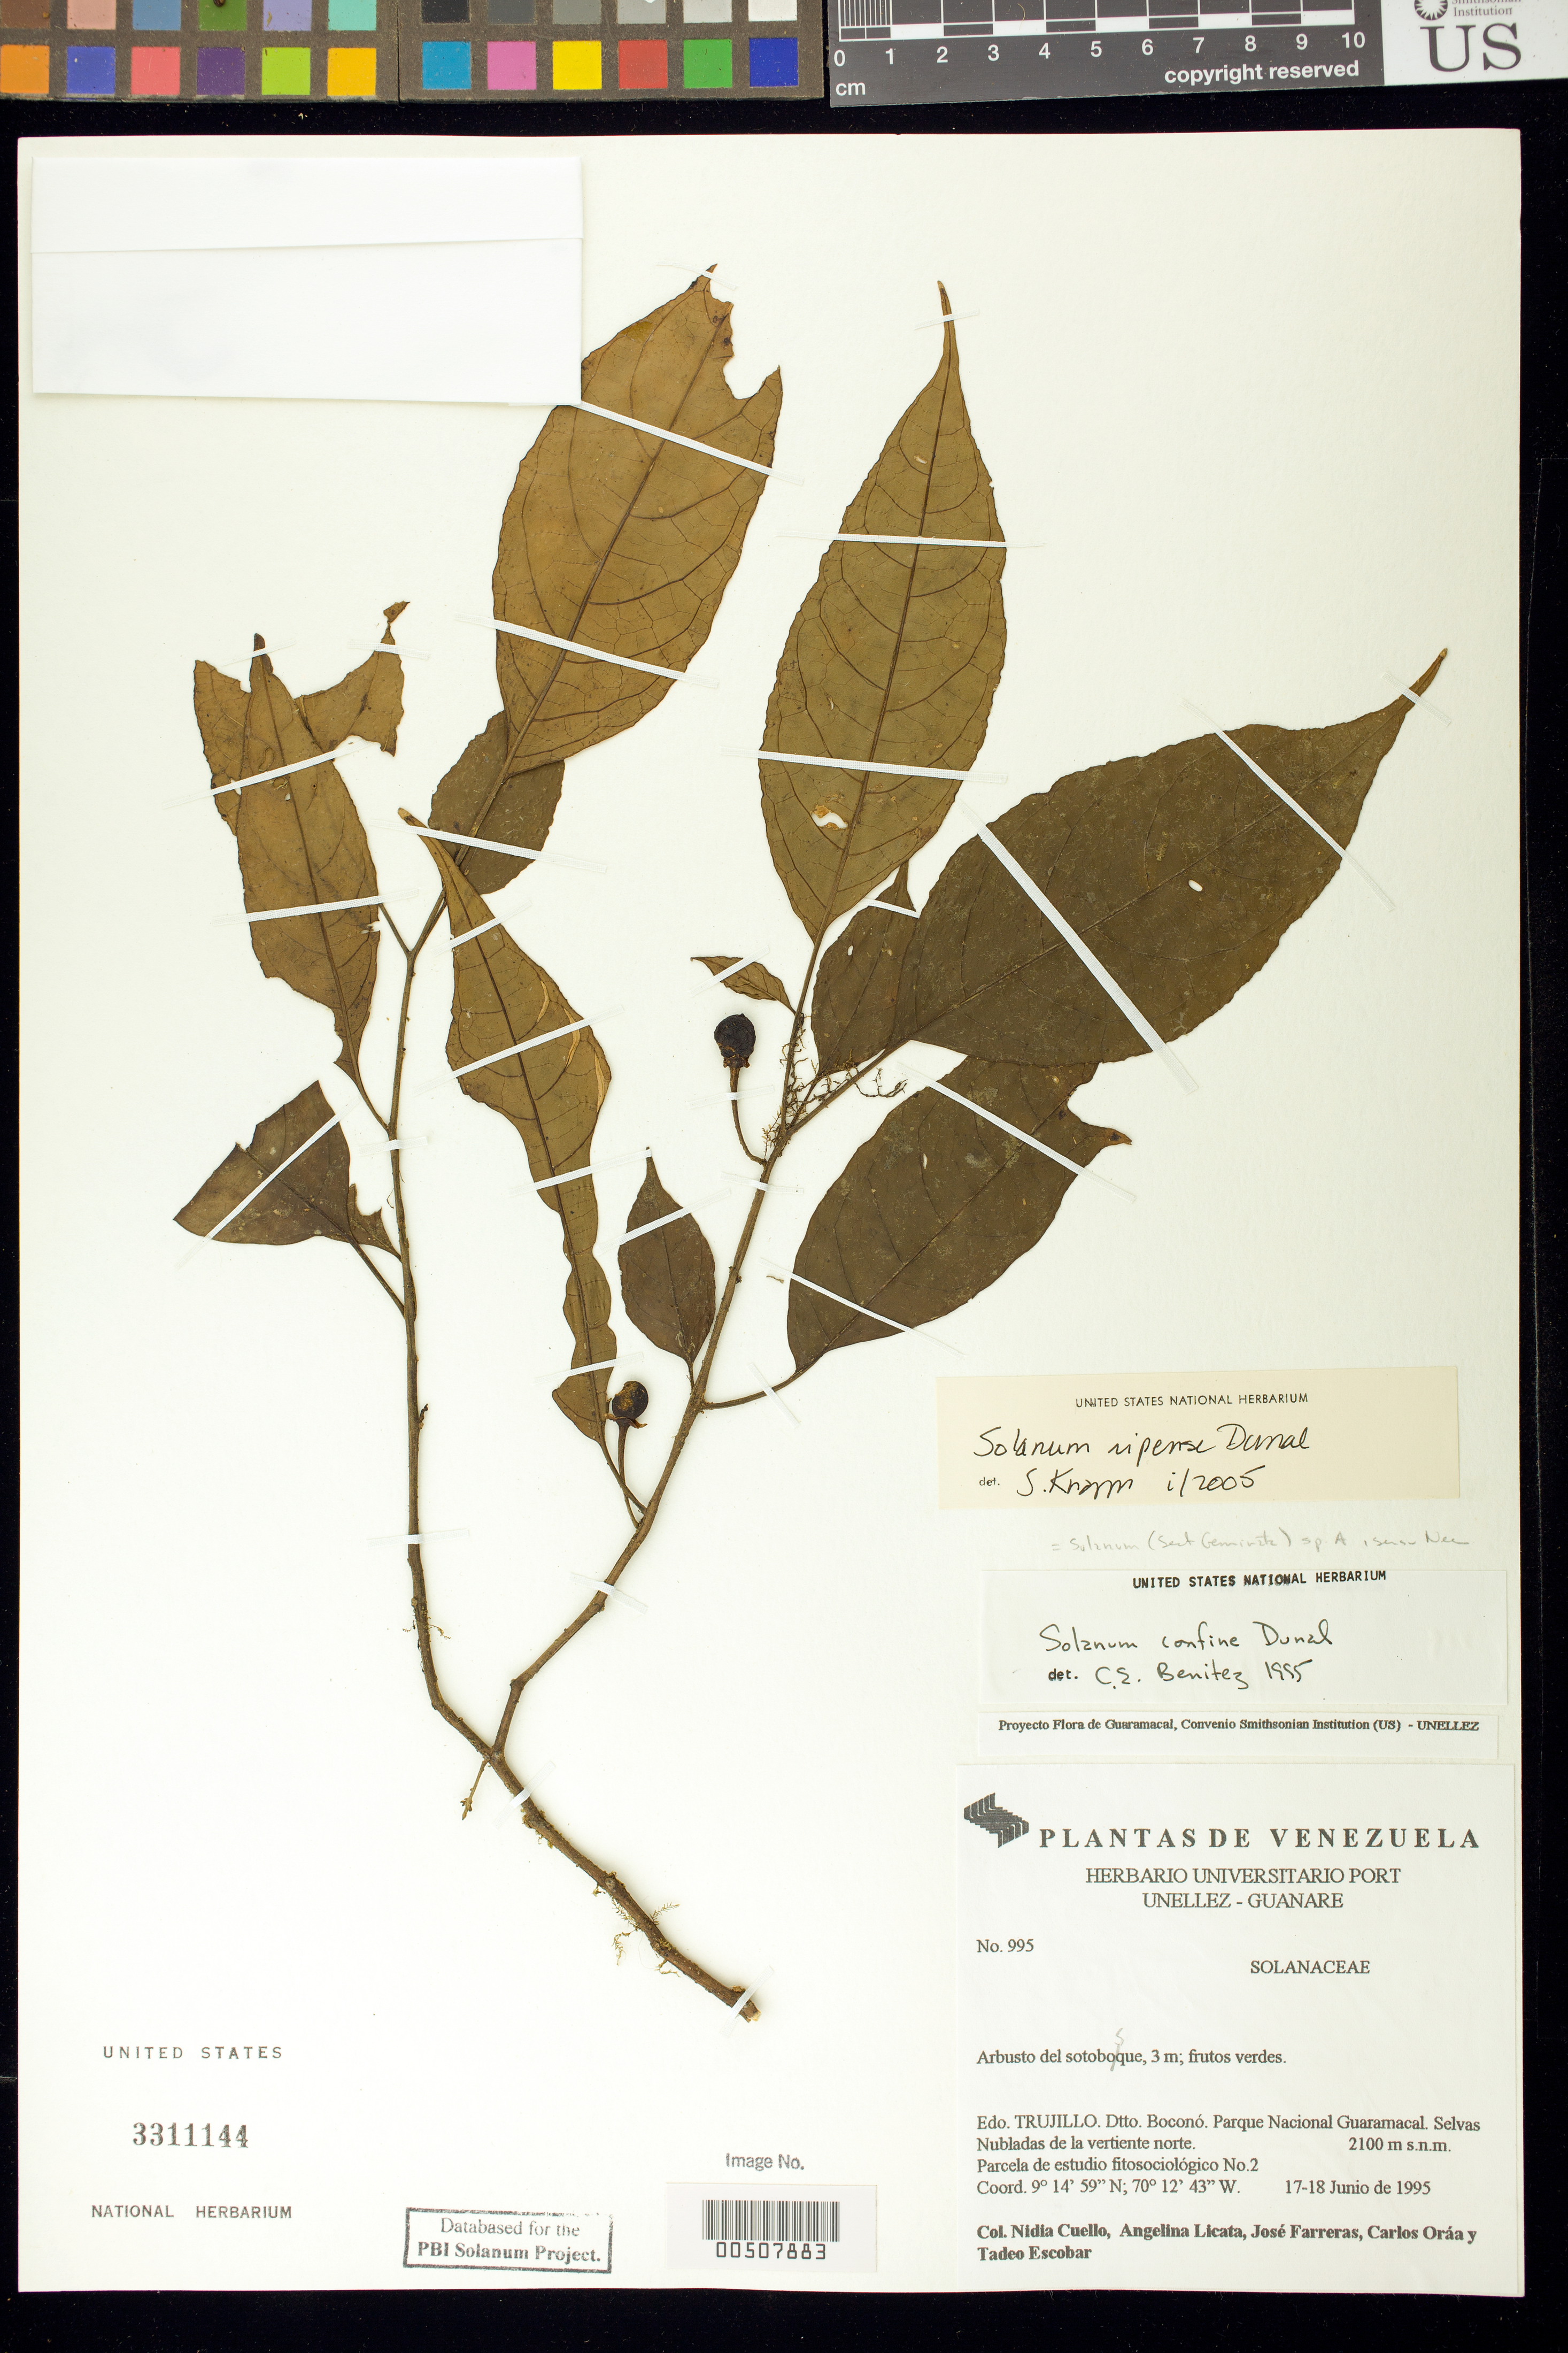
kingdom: Plantae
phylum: Tracheophyta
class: Magnoliopsida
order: Solanales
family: Solanaceae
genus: Solanum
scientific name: Solanum ripense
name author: Dunal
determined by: Knapp, M. S.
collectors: N. L. Cuello, A. Licata, J. Farreras, C. Oráa & T. Escobar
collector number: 995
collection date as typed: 17 Jun 1995 to 18 Jun 1995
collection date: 1995-06-17/1995-06-18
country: Venezuela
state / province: Trujillo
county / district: Boconó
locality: Parque Nacional Guaramacal, vertiente N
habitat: Selvas Nubladas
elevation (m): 2100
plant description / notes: PORT, US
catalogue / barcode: US 3311144